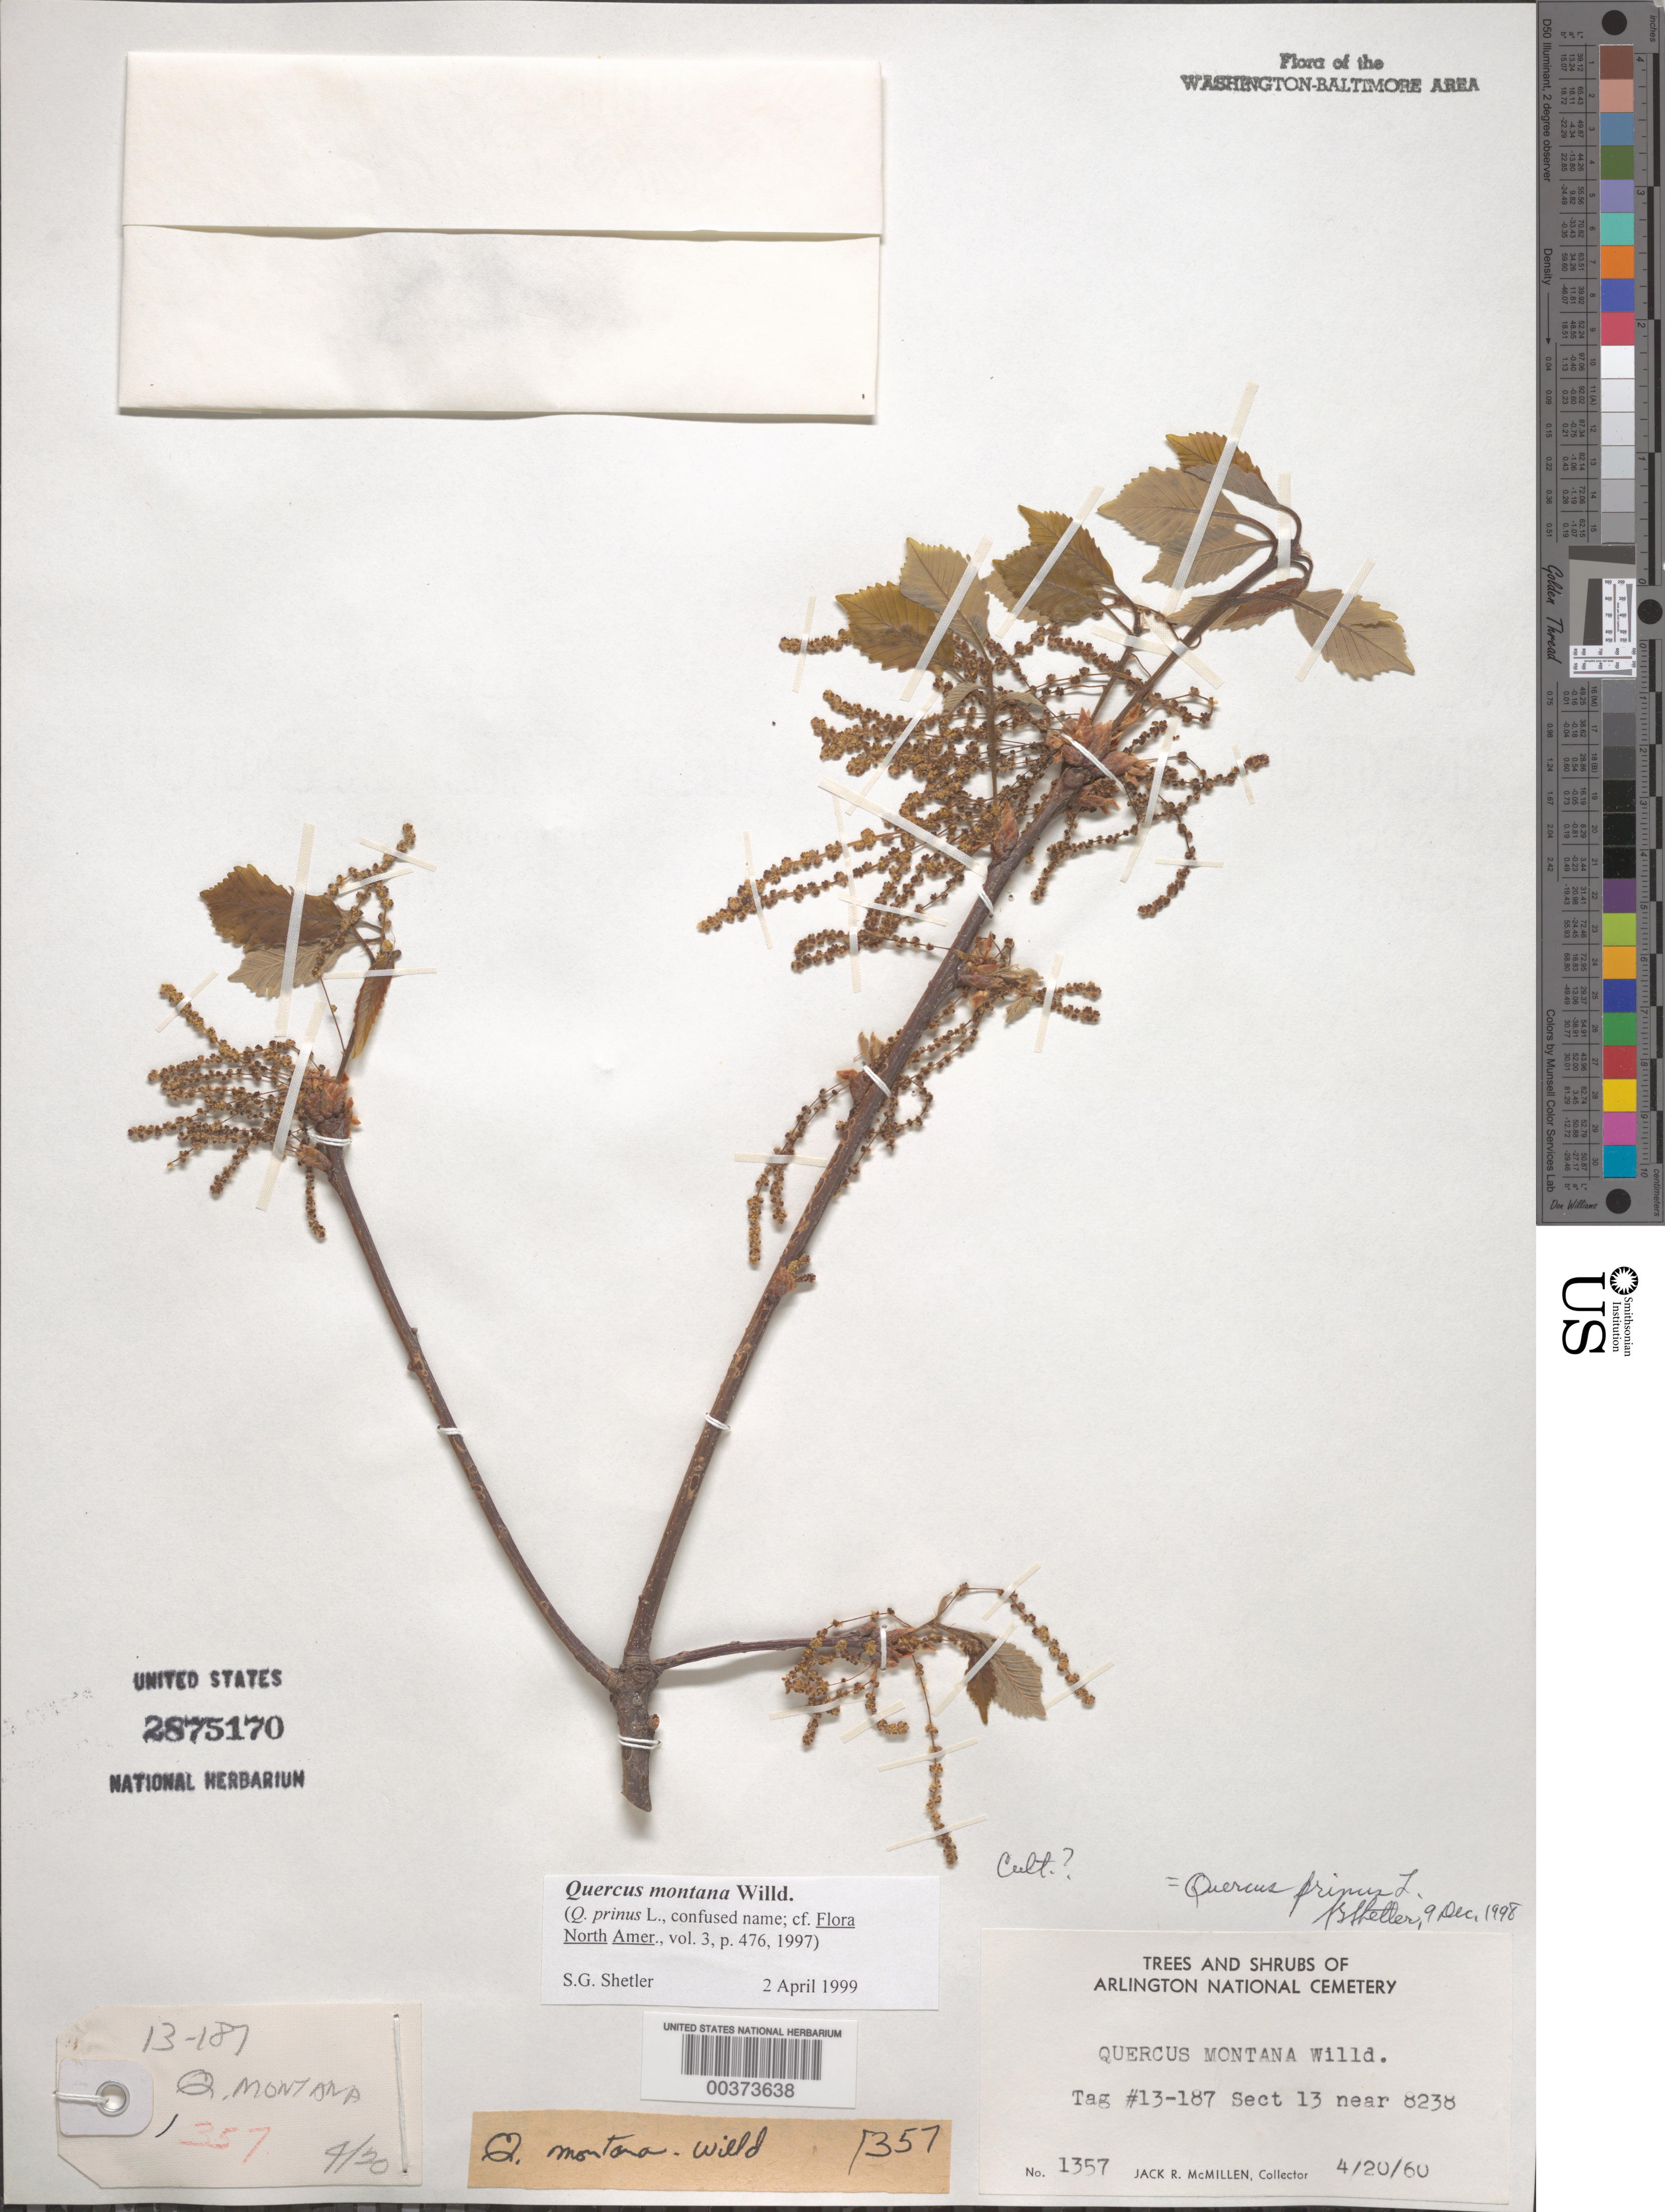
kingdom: Plantae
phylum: Tracheophyta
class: Magnoliopsida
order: Fagales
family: Fagaceae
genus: Quercus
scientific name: Quercus montana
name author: Willd.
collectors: J. McMillen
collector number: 1357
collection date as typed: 20 Apr 1960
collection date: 1960-04-20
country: United States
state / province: Virginia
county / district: Arlington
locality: Arlington National Cemetery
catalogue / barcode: US 2875170